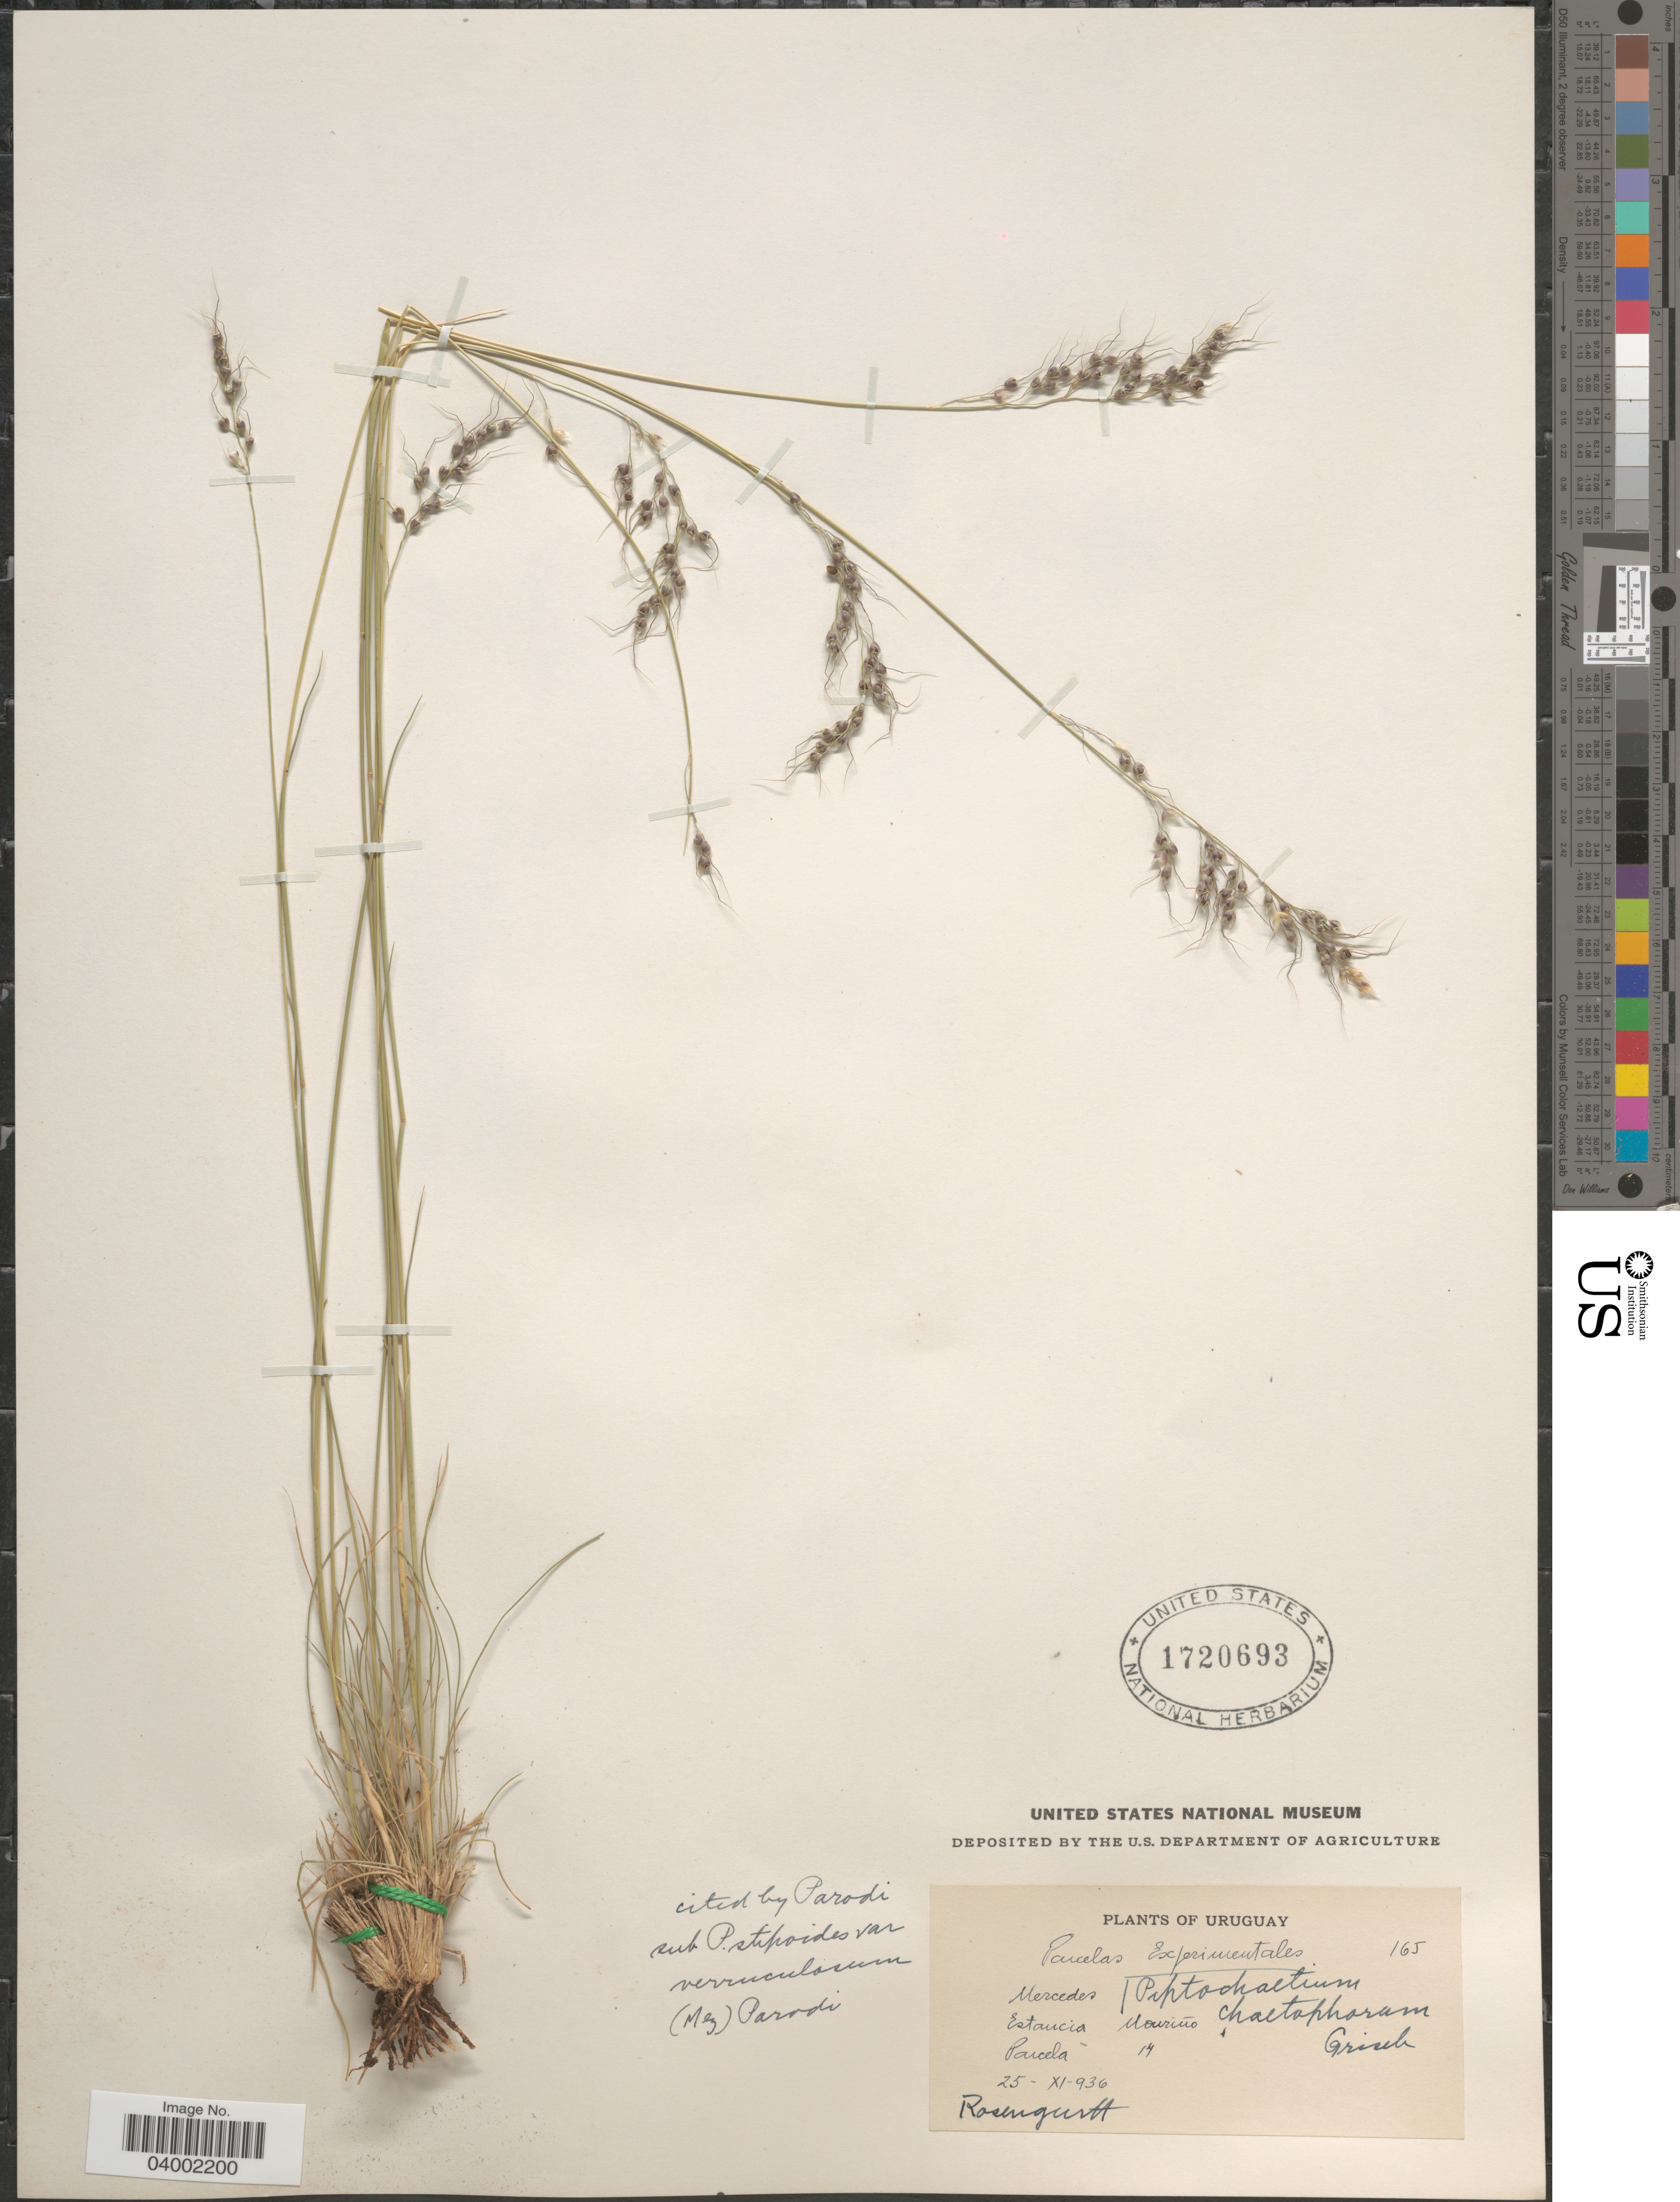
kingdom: Plantae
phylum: Tracheophyta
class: Liliopsida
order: Poales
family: Poaceae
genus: Piptochaetium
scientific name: Piptochaetium stipoides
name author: (Trin. & Rupr.) Hack. & Arechav.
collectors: Rosengurtt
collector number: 165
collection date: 1936-11-25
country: Uruguay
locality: Parcelas Experimentales. Mercedes. Estancia Mouriño. Parcela 14.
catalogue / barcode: US 1720693